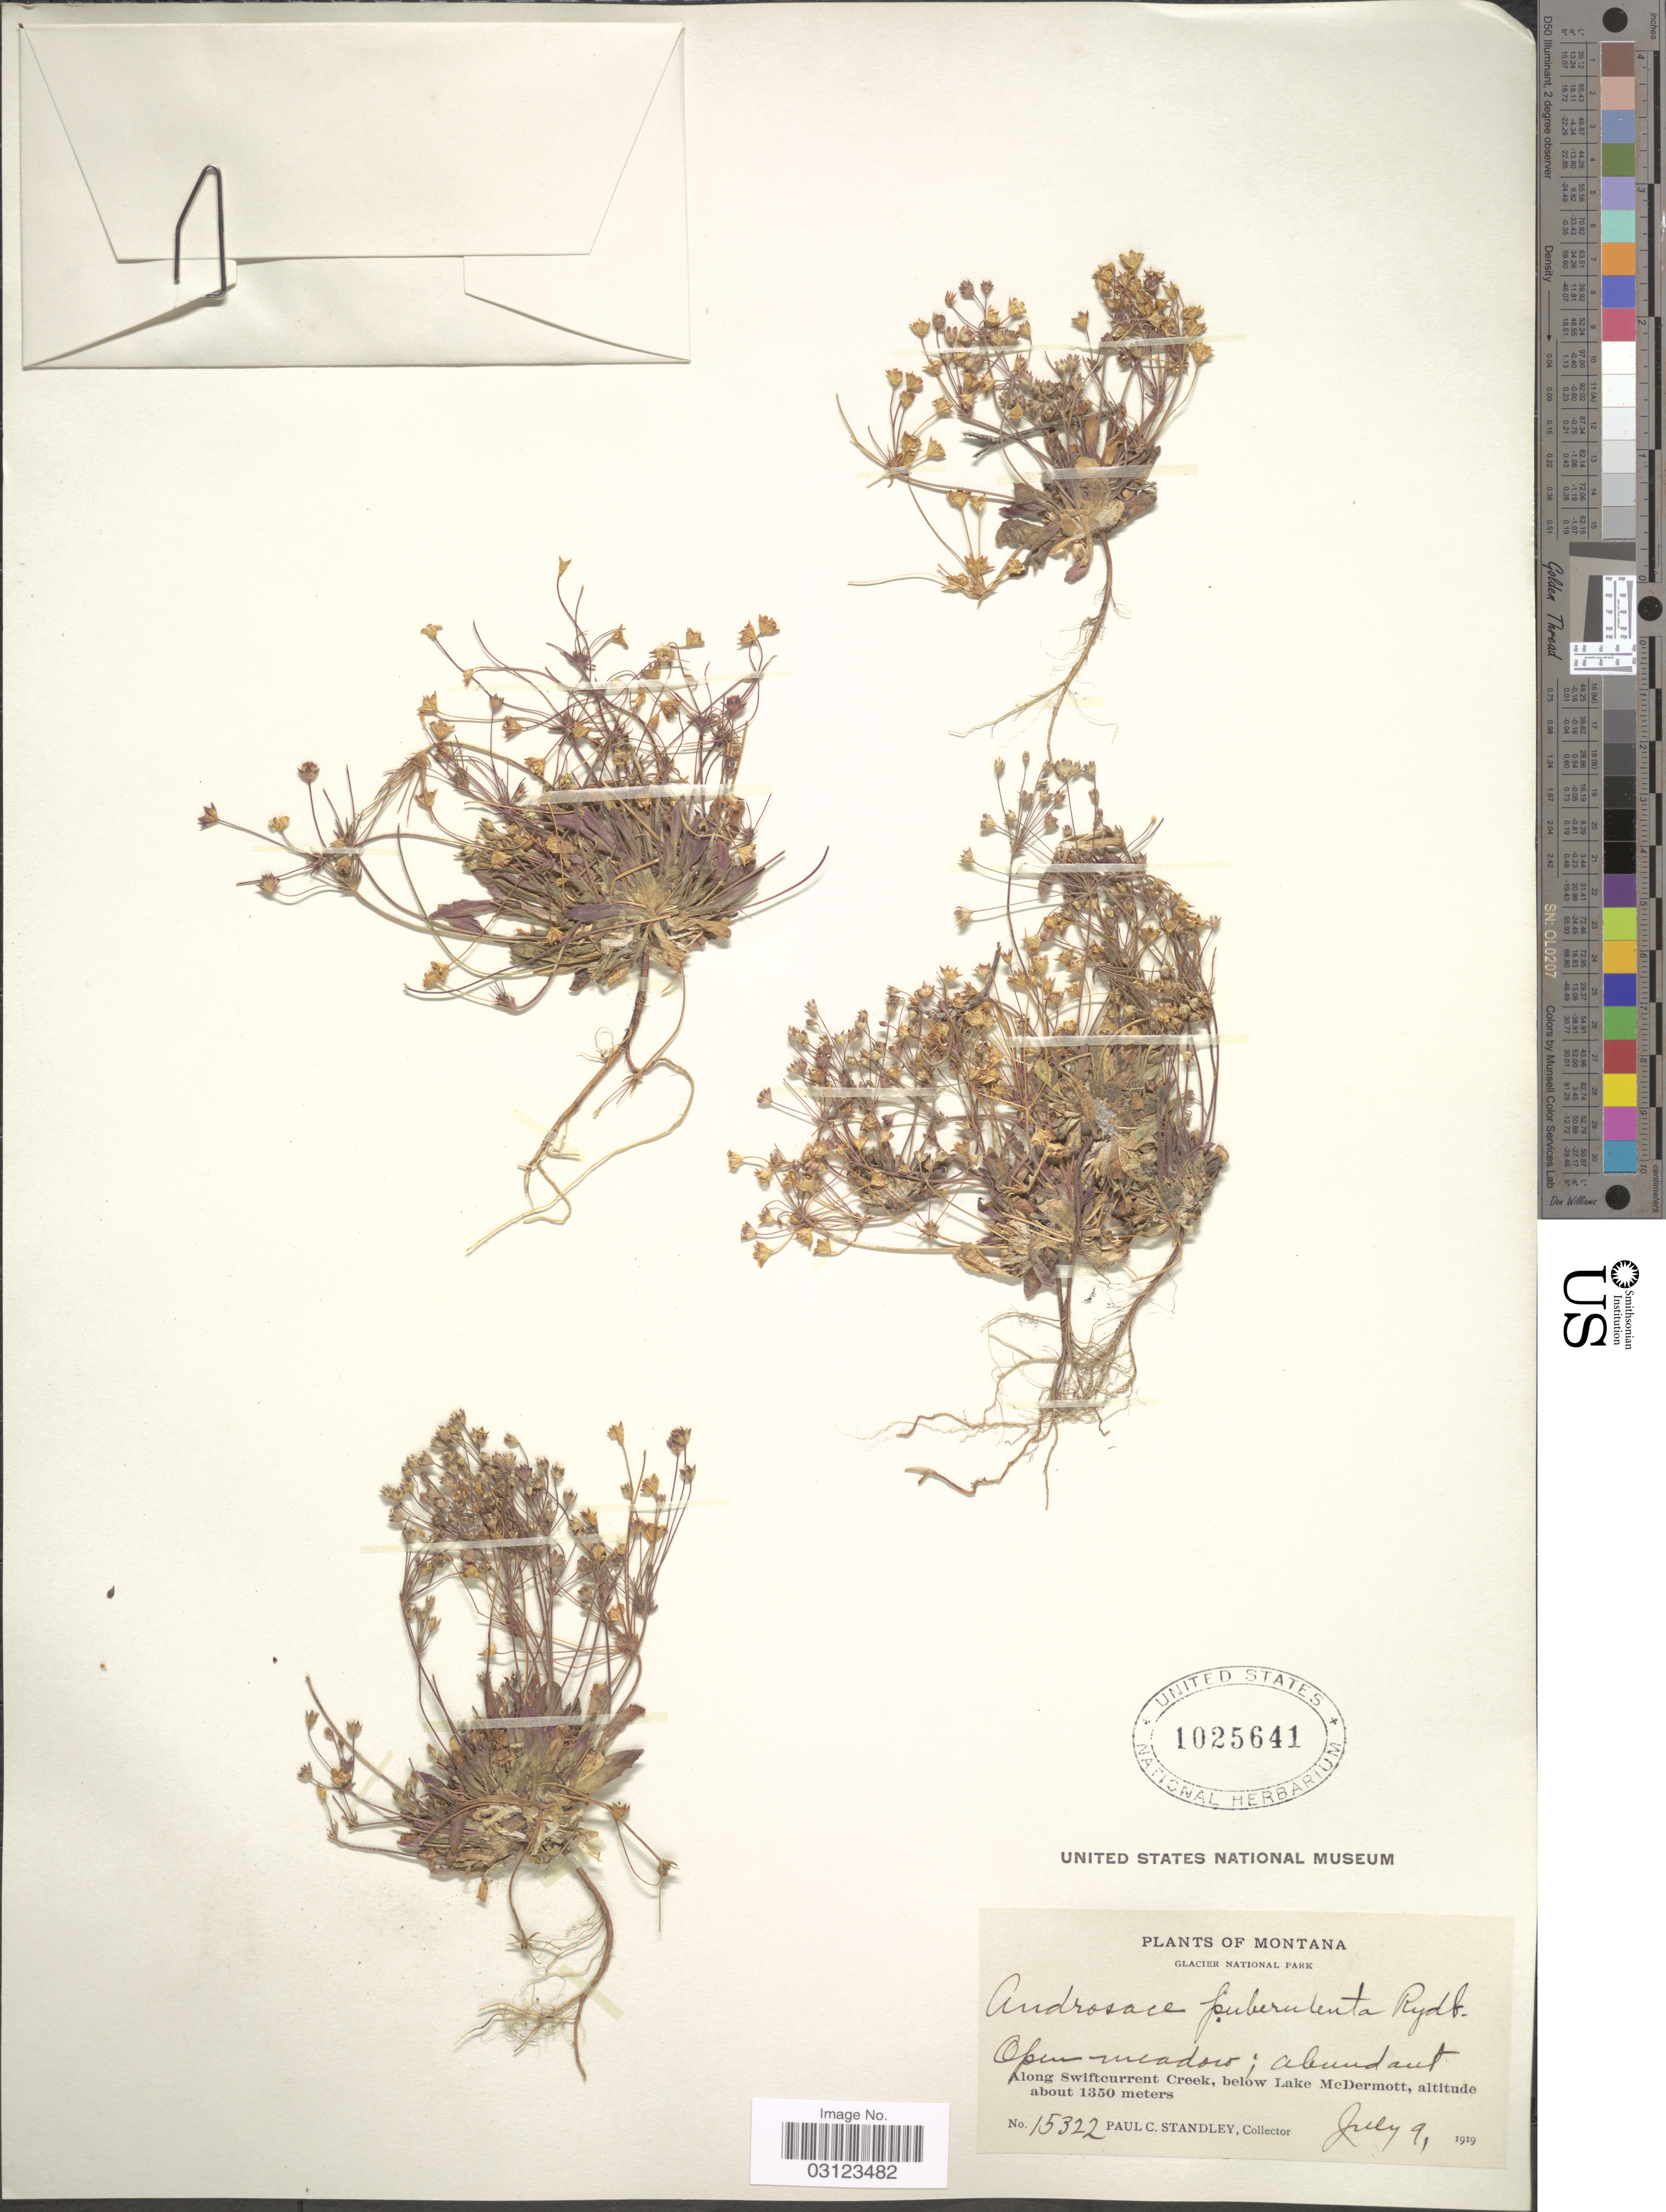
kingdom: Plantae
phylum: Tracheophyta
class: Magnoliopsida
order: Ericales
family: Primulaceae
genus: Androsace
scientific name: Androsace septentrionalis var. puberulenta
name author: (Rydb.) R. Knuth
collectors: P. C. Standley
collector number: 15322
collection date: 1919-07-09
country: United States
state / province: Montana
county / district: Glacier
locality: Glacier National Park. Along Swiftcurrent Creek, below Lake McDermott.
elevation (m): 1350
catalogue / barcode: US 1025641